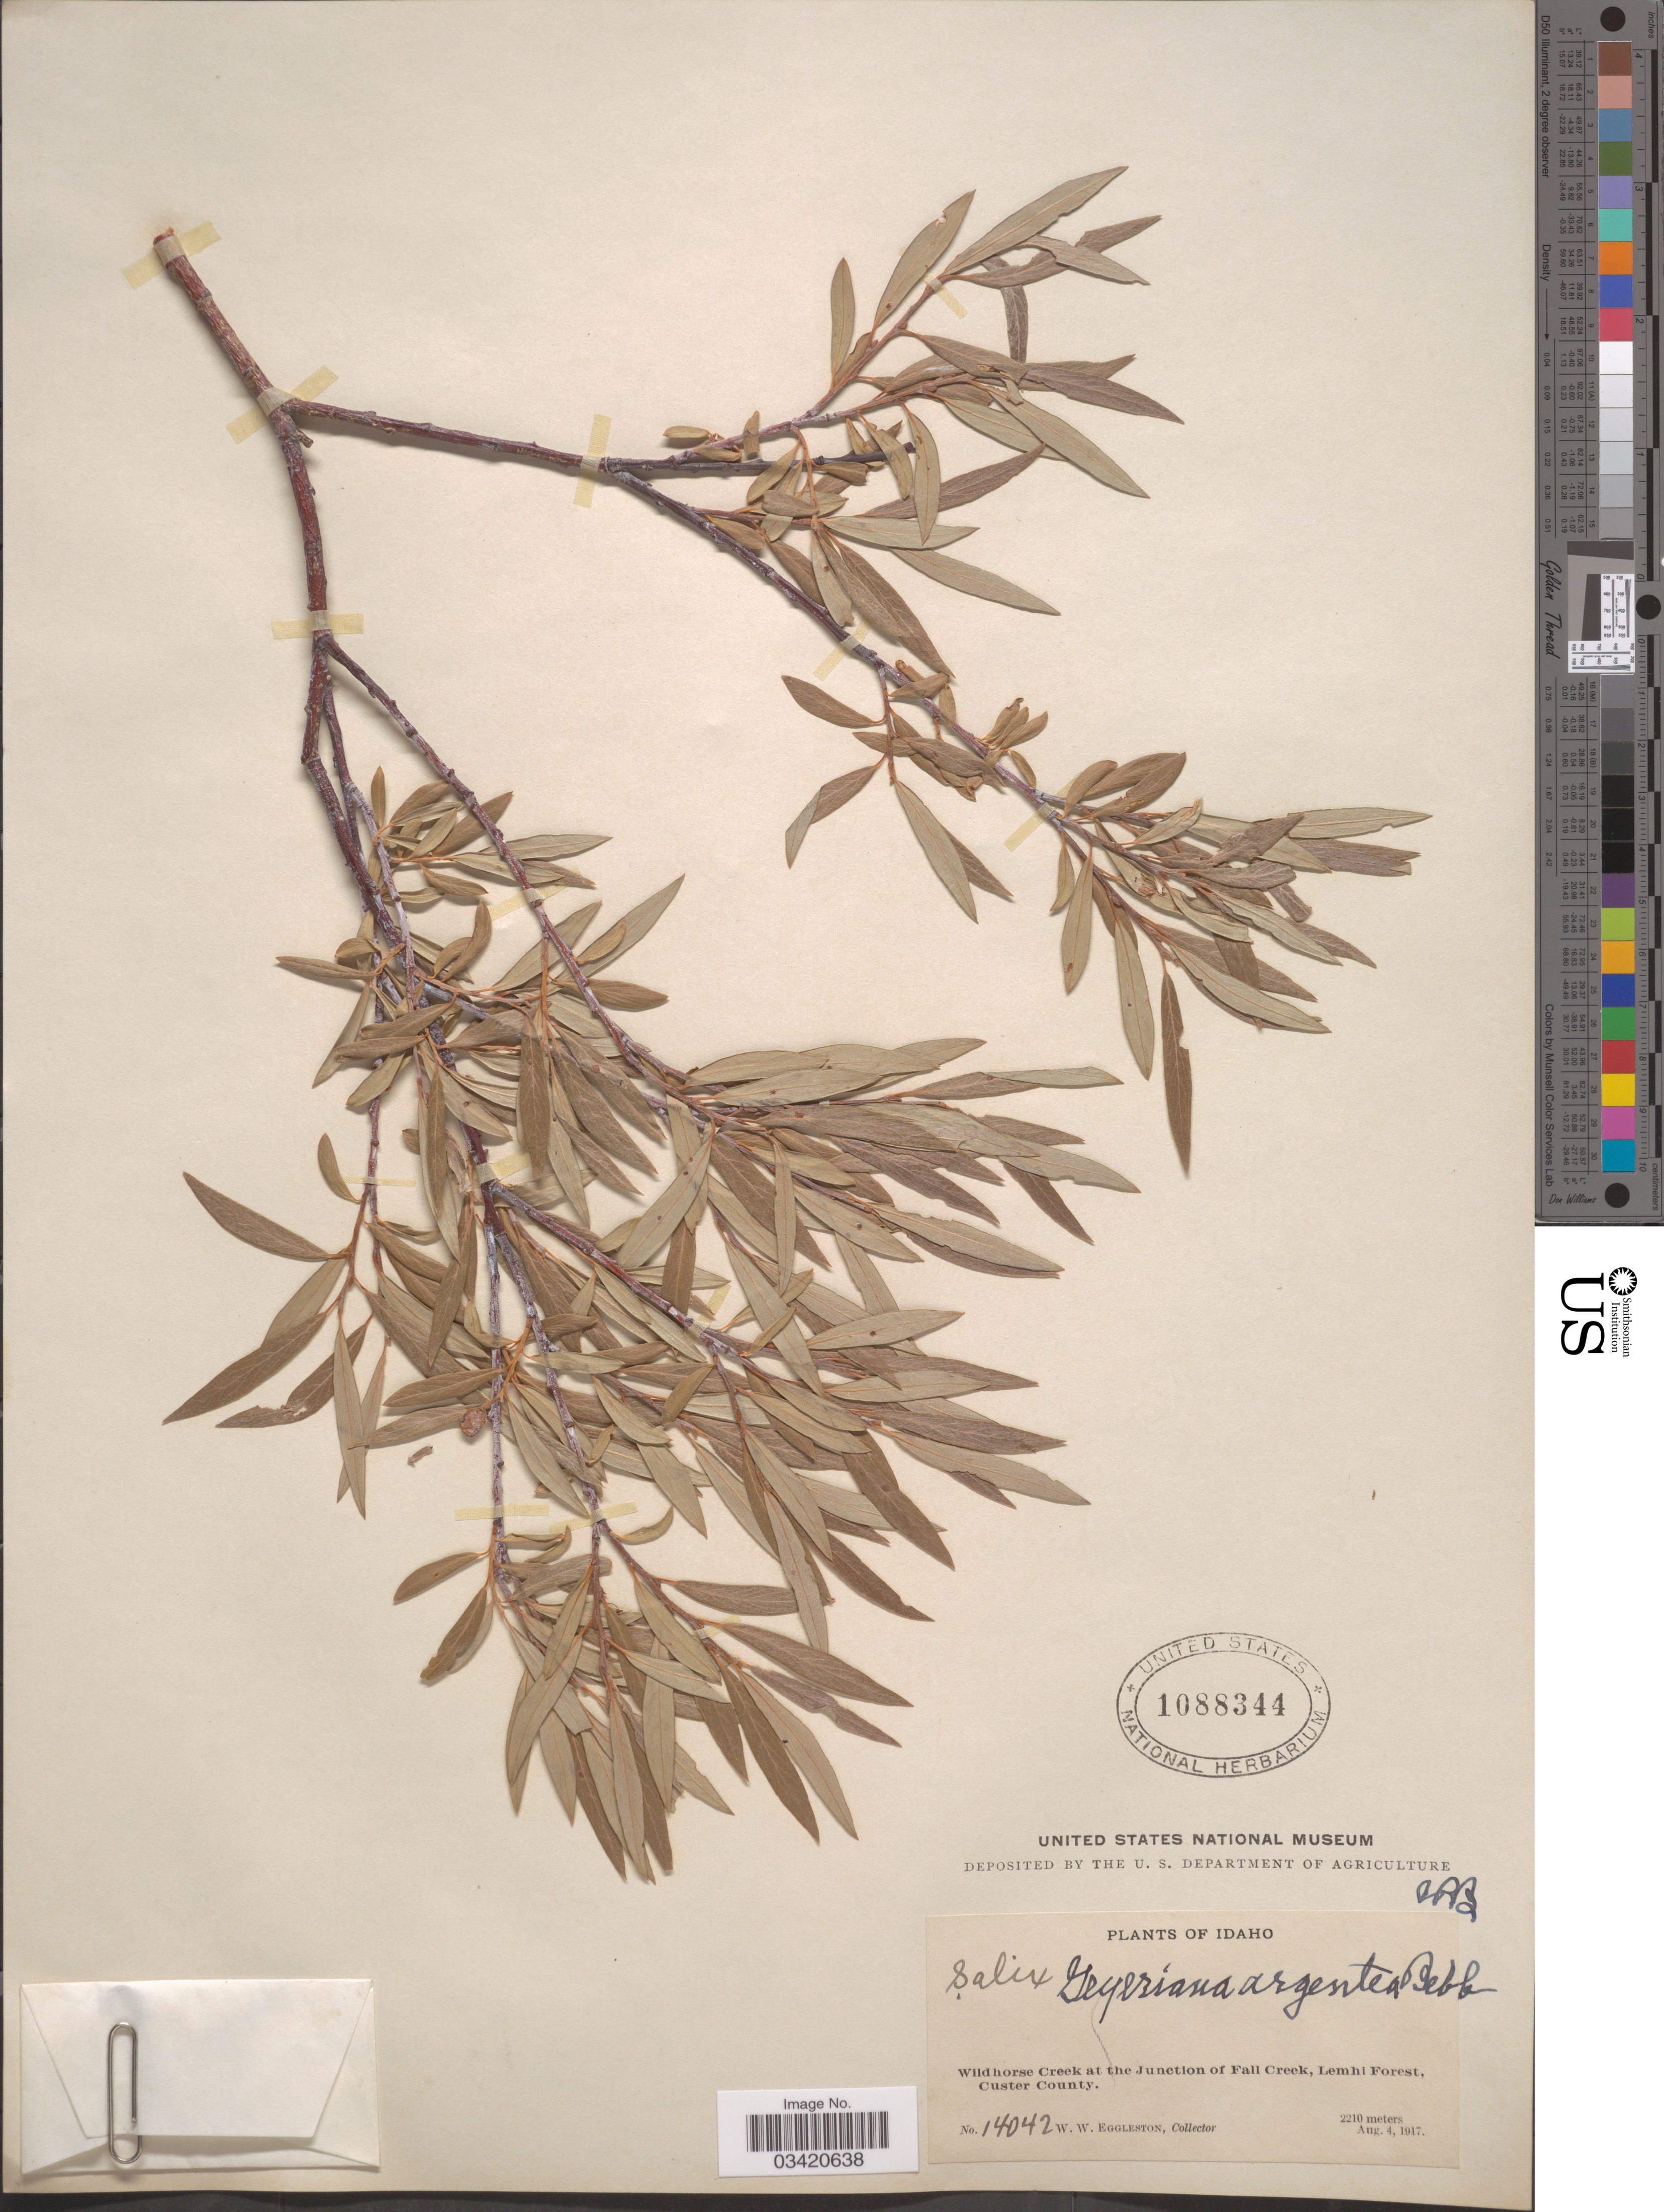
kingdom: Plantae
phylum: Tracheophyta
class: Magnoliopsida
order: Malpighiales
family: Salicaceae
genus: Salix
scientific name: Salix geyeriana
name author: Andersson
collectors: W. W. Eggleston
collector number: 14042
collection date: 1917-08-04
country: United States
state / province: Idaho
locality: Wild horse Creek at the Junction of Fall Creek, Lemhi Forest, Custer County.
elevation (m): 2210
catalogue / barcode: US 1088344